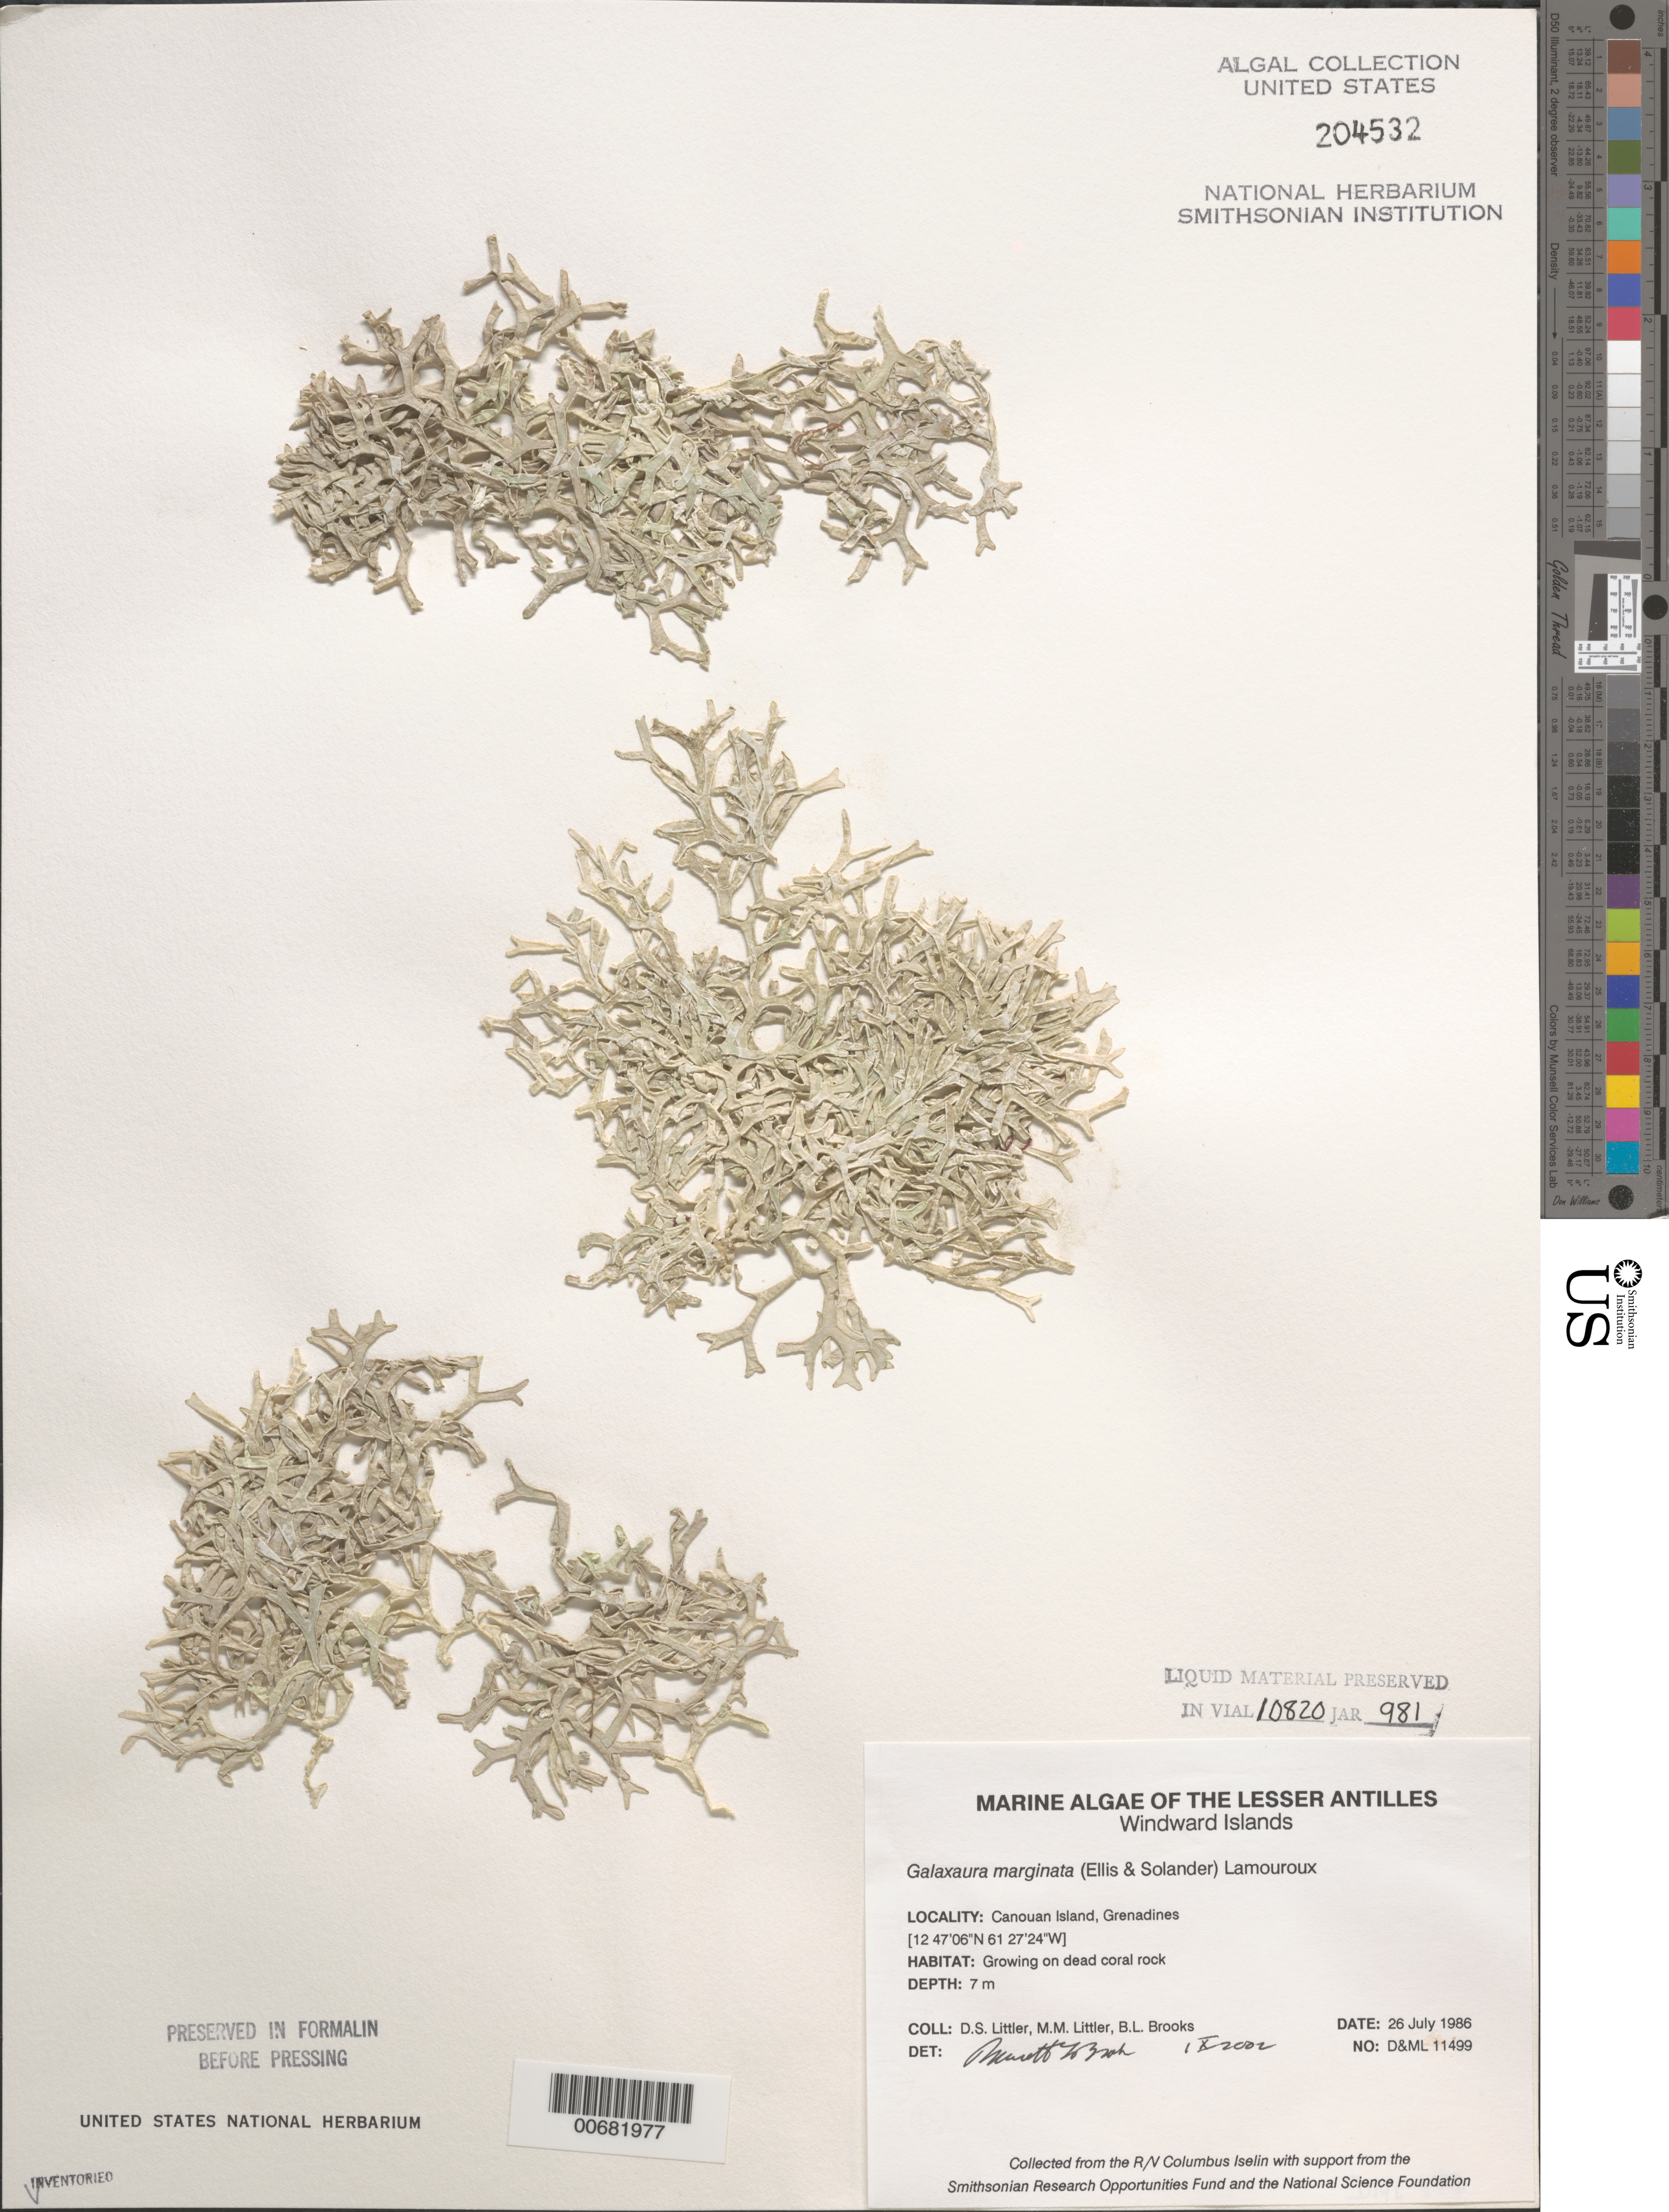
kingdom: Plantae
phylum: Rhodophyta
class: Florideophyceae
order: Nemaliales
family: Galaxauraceae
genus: Galaxaura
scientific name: Galaxaura marginata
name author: (J. Ellis & Sol.) J.V.Lamouroux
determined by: Brooks, B. L., (BOT), Smithsonian Institution - National Museum of Natural History (UNITED STATES)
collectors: D. S. Littler, M. M. Littler & B. Brooks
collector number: D&ML 11499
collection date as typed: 26 Jul 1986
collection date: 1986-07-26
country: St. Vincent - Grenadines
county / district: Grenadines Parish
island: Canouan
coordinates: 12 47' 06" N, 61 27' 24" W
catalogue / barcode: US 204532